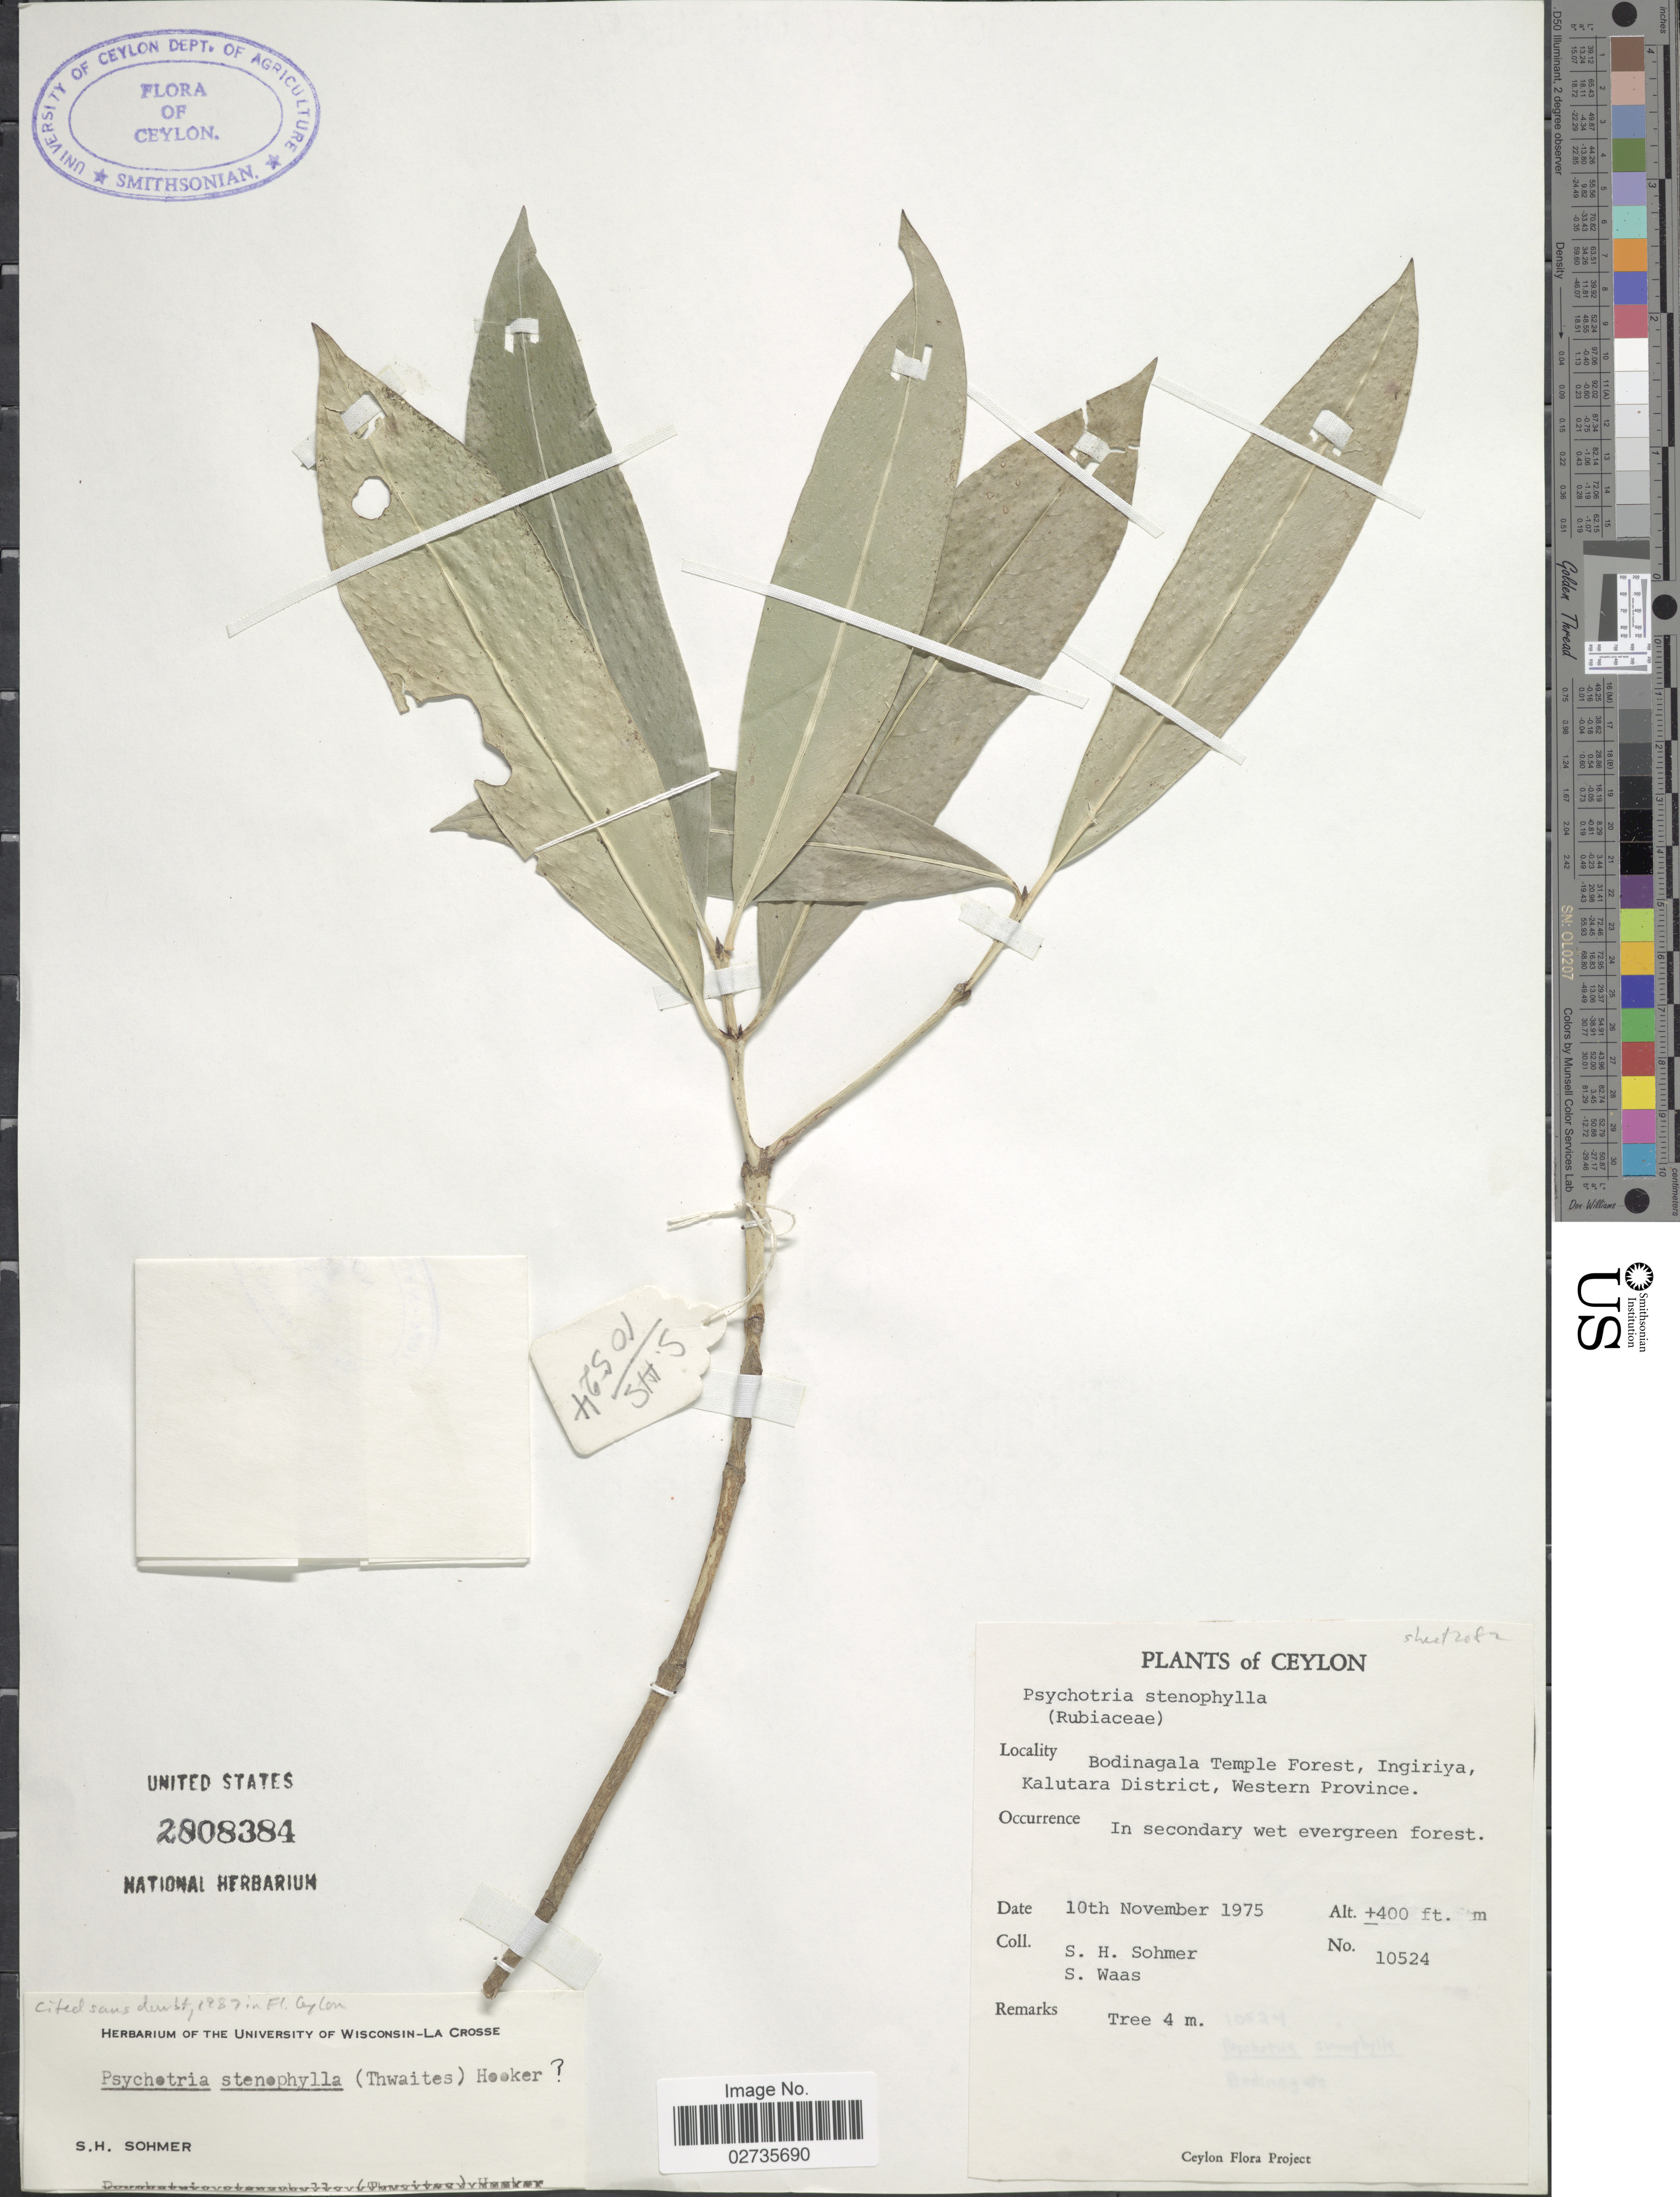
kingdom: Plantae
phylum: Tracheophyta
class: Magnoliopsida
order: Gentianales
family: Rubiaceae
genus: Psychotria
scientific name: Psychotria stenophylla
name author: Spreng.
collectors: S. H. Sohmer & S. Waas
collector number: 10524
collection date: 1975-11-10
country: Sri Lanka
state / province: Western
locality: Ceylon, Bodinagala Temple Forest, Ingiriya, Kalutara District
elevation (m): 122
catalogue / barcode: US 2808384